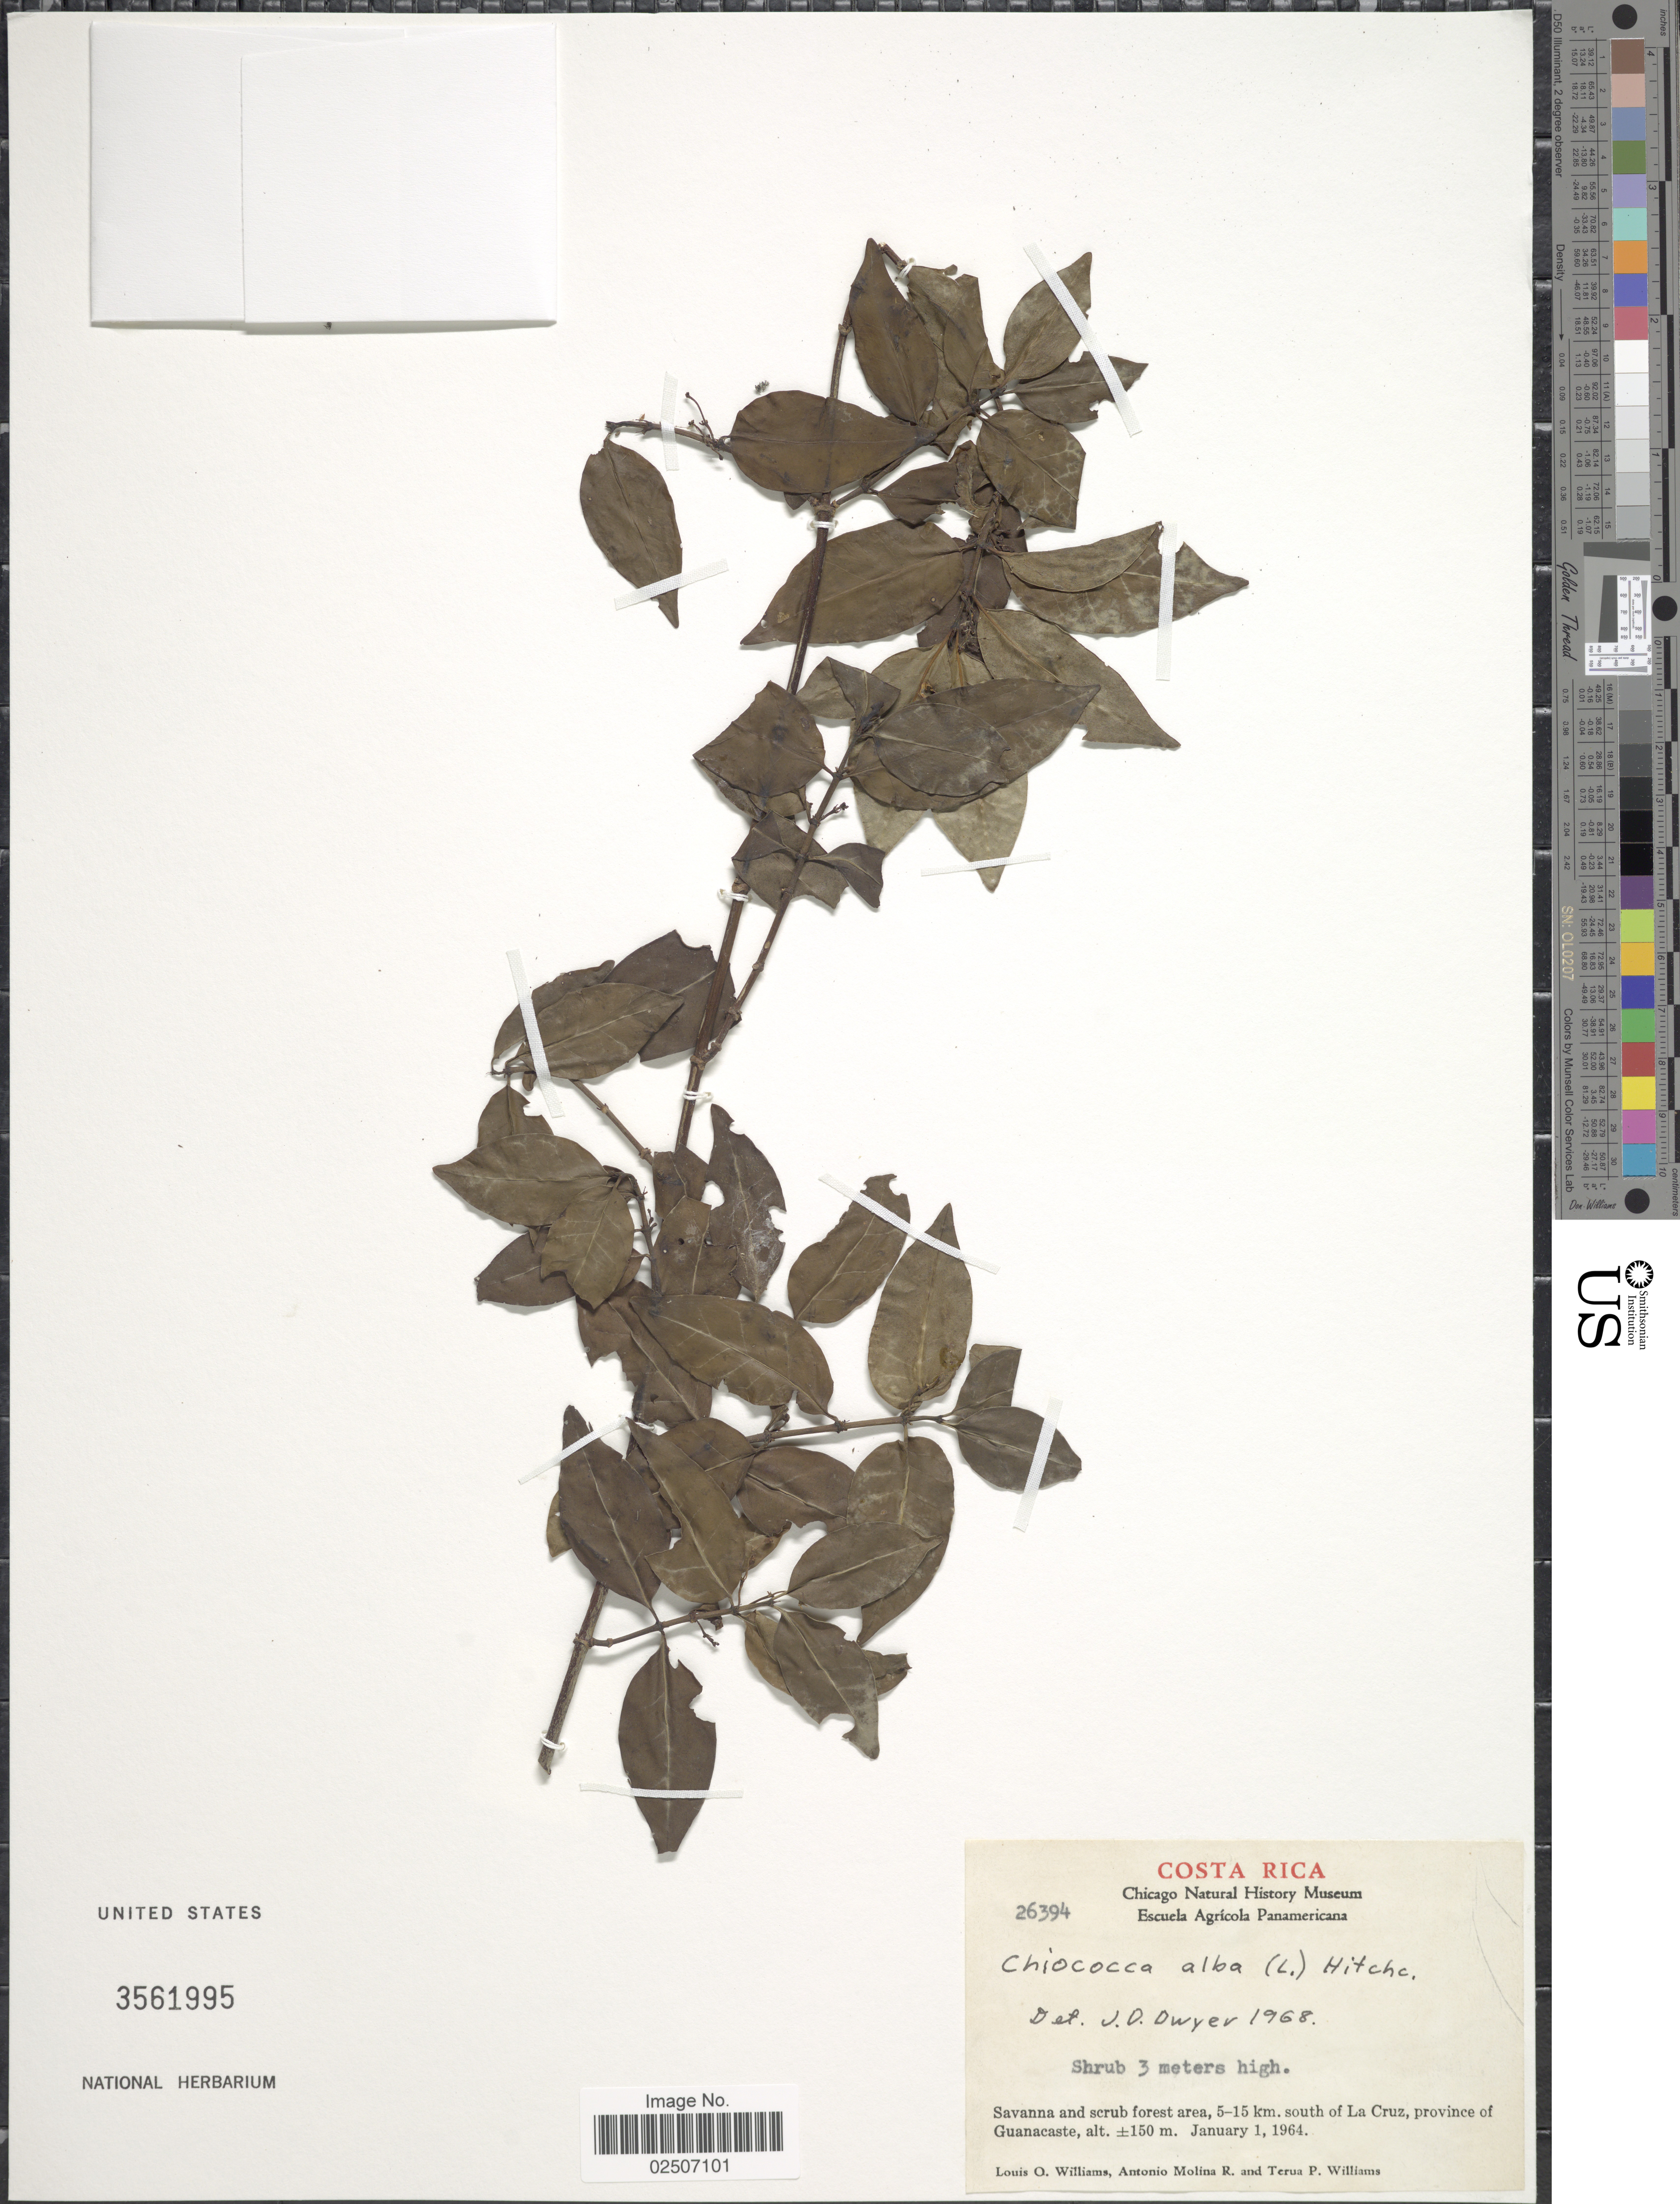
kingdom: Plantae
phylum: Tracheophyta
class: Magnoliopsida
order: Gentianales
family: Rubiaceae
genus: Chiococca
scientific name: Chiococca alba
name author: (L.) Hitchc.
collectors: L. O. Williams, A. Molina R. & T. Williams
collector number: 26394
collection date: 1964-01-01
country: Costa Rica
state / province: Guanacaste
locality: Savanna and scrub forest area, 5-15 km. south of La Cruz, province of Guanacaste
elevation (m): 150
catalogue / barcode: US 3561995